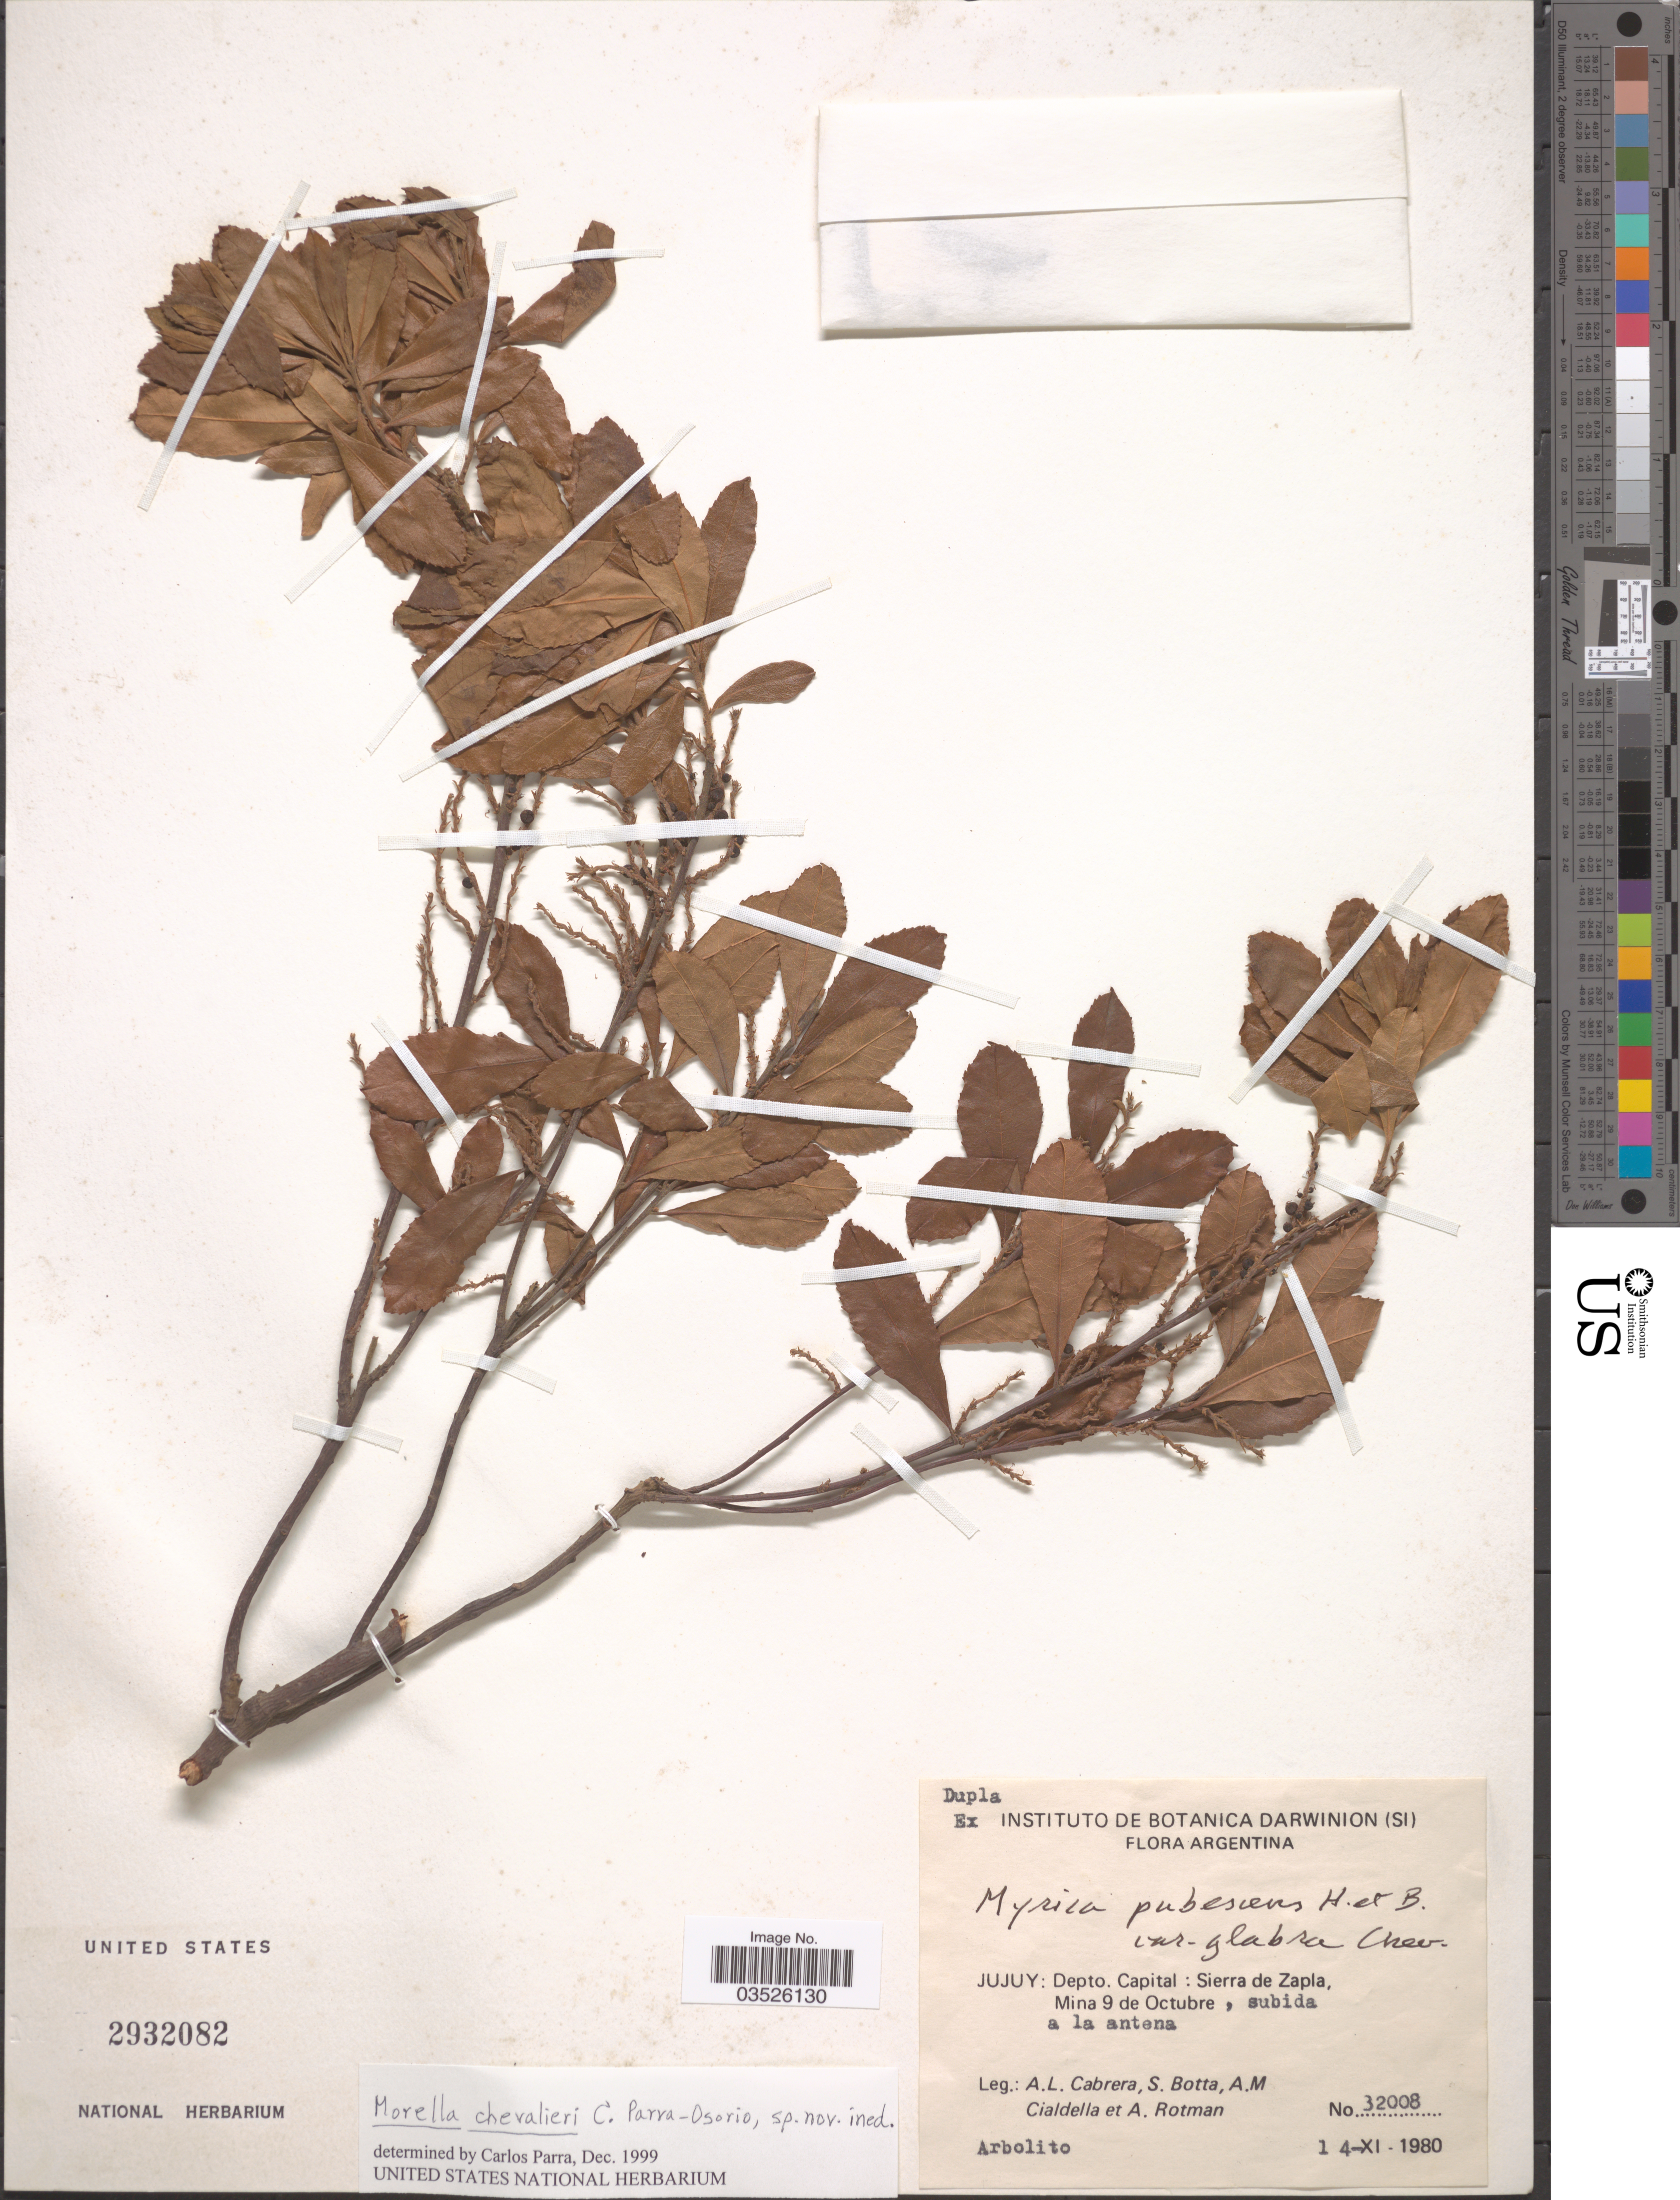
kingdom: Plantae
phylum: Tracheophyta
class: Magnoliopsida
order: Fagales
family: Myricaceae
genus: Morella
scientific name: Morella chevalieri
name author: Parra-Os.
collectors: A. L. Cabrera, S. Botta, A. M. Cialdella & A. D. Rotman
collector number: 32008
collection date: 1980-11-14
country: Argentina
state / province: Jujuy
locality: Depto. Capital: Sierra de Zapla, Mina 9 de Octubre, subida a la antena.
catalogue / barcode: US 2932082